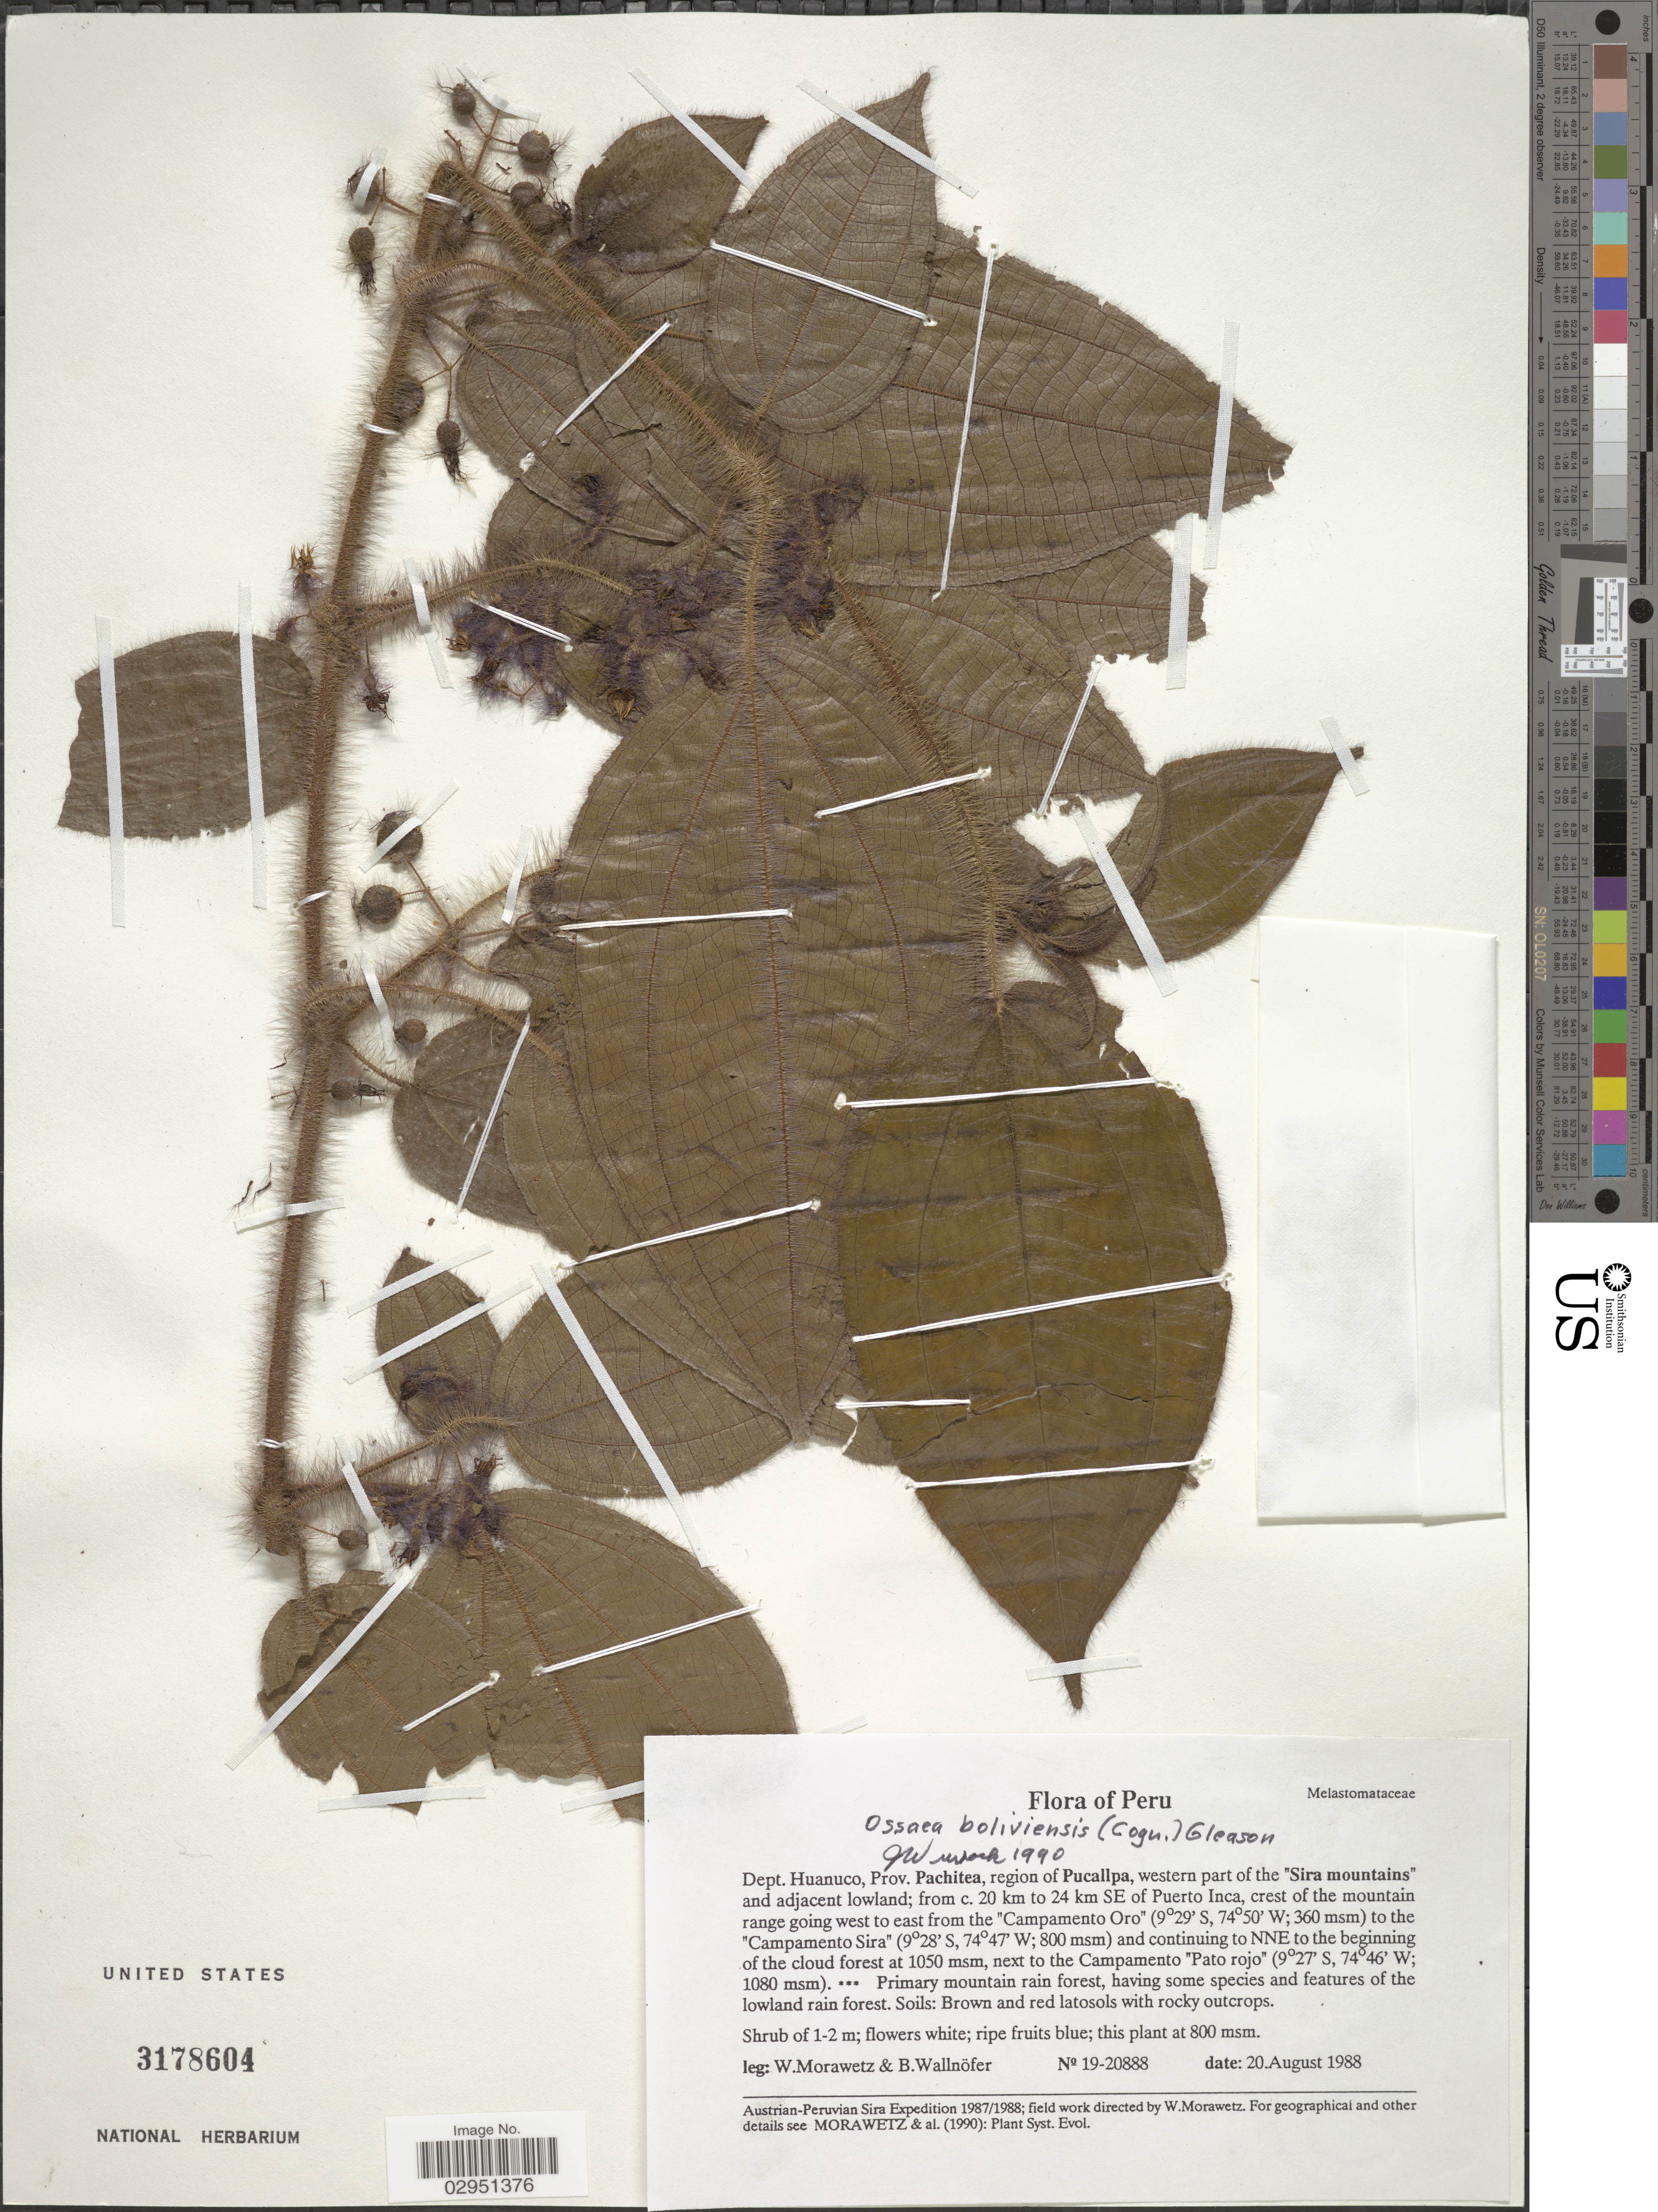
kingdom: Plantae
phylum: Tracheophyta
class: Magnoliopsida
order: Myrtales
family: Melastomataceae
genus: Ossaea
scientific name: Ossaea boliviensis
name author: (Cogn.) Gleason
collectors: B. Wallnöfer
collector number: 19-20888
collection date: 1988-08-20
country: Peru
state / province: Huánuco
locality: Dept. Huanuco, Prov. Pachitea, region of Pucallpa, western part of the "Sira Mountains" and adjacent lowlan; from c. 20 km to 24 km SE of Puerto Inca, crest of the mountain range going west to east from the "Campamento Oro" to the "Campamento Sira" and continuing to NNE to the beginning of the cloud forest, next to the Campamento "Pato Rojo".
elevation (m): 360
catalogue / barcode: US 3178604